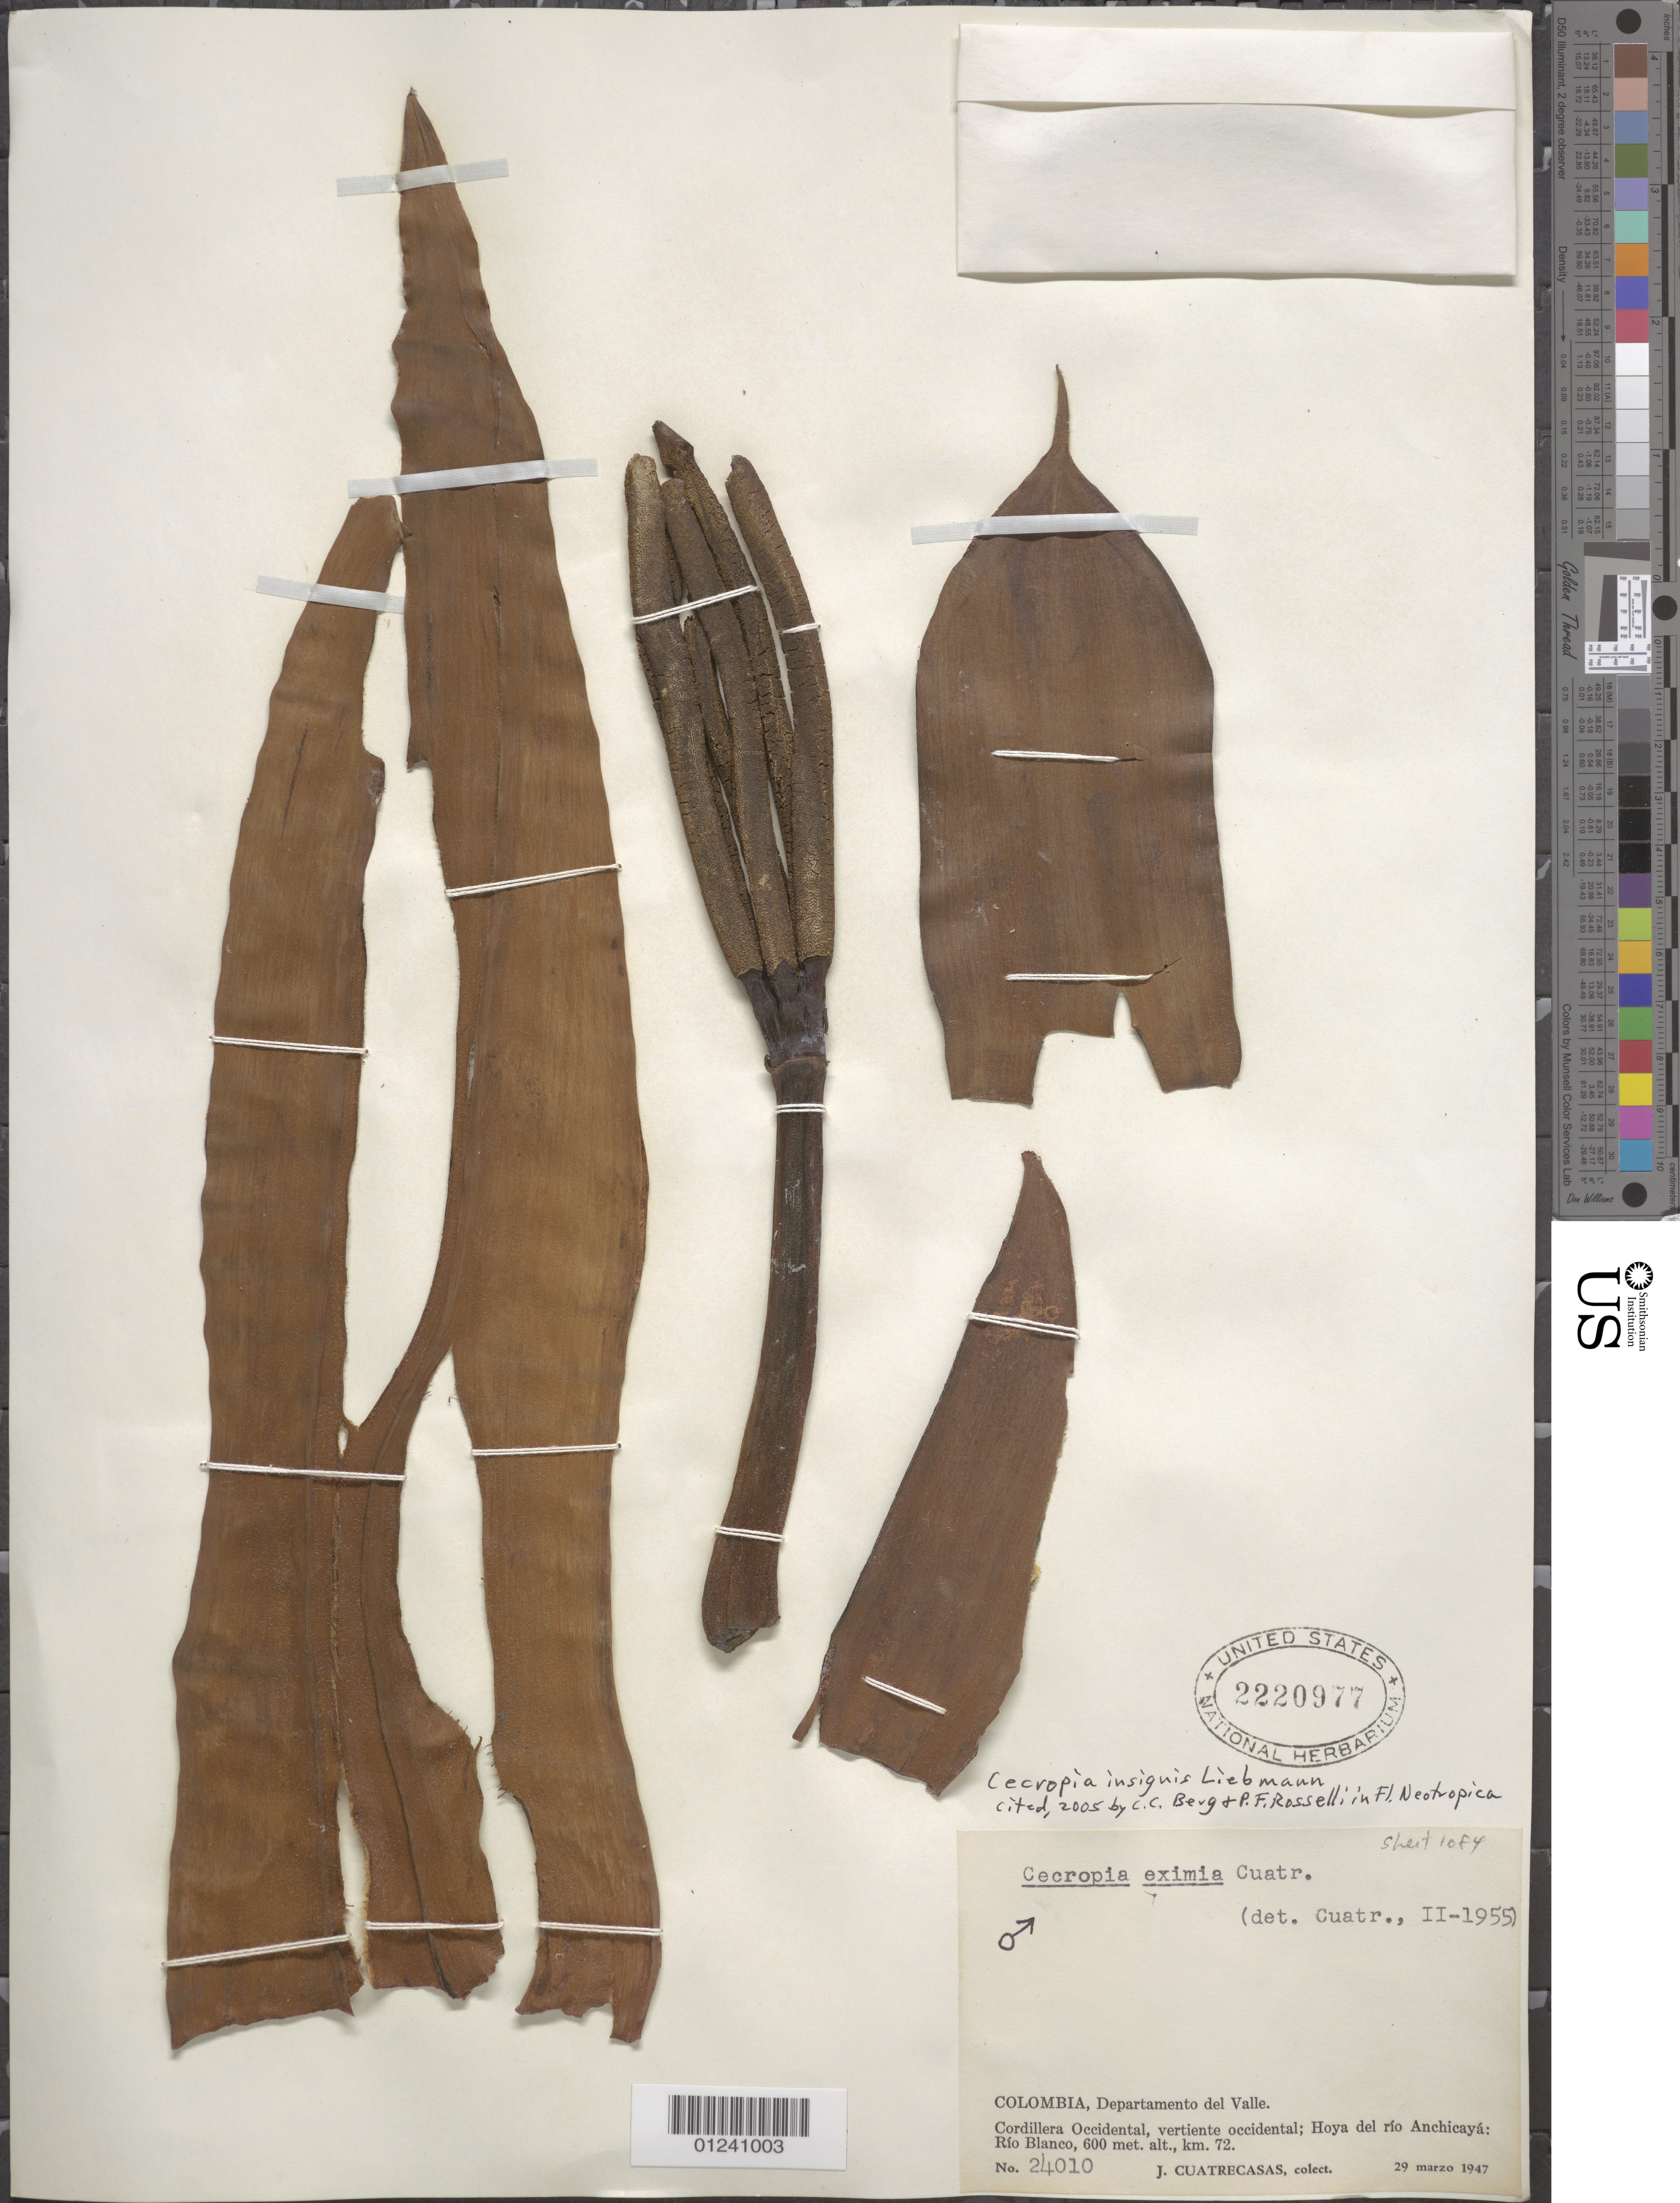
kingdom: Plantae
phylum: Tracheophyta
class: Magnoliopsida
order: Rosales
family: Urticaceae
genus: Cecropia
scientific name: Cecropia insignis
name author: Liebm.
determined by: Cuatrecasas, J.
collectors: J. Cuatrecasas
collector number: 24010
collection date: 1947-03-29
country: Colombia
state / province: Valle del Cauca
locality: Cord. Occidental; vert. oriental Hoya del Río Anchicaya; Rio Blanco, km 72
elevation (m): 600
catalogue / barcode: US 2220977